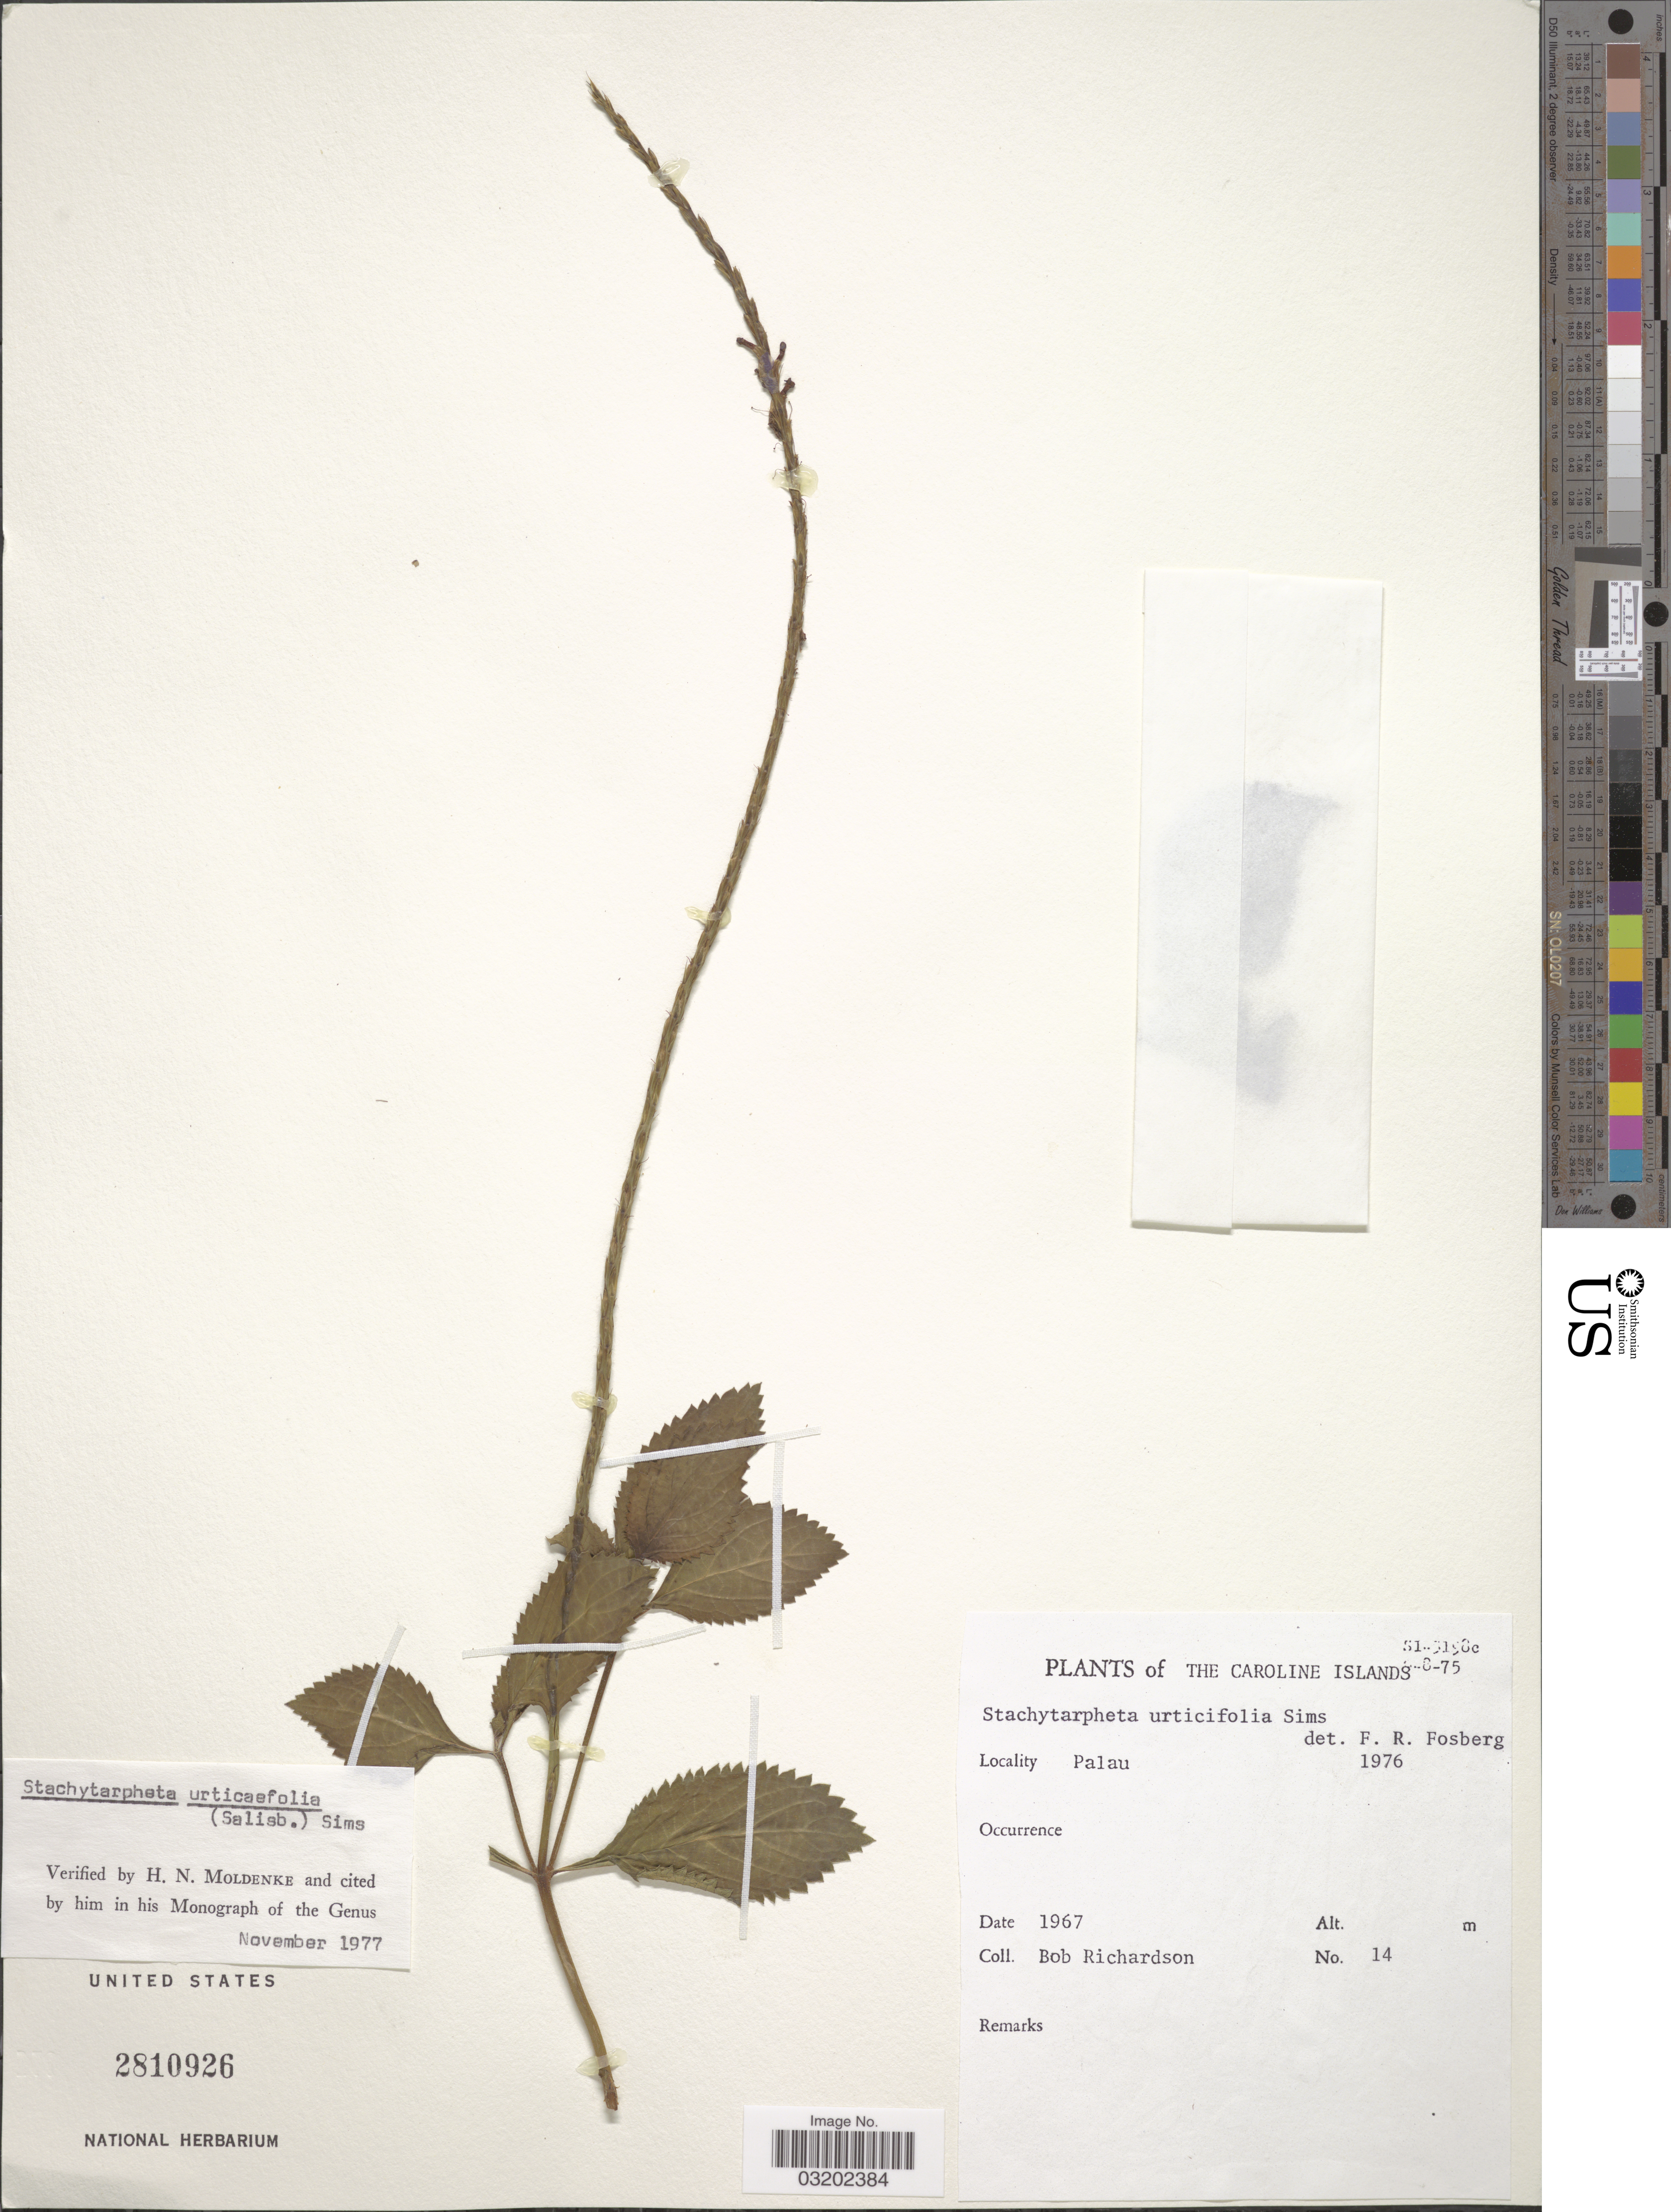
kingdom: Plantae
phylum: Tracheophyta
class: Magnoliopsida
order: Lamiales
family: Verbenaceae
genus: Stachytarpheta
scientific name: Stachytarpheta urticifolia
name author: Sims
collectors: B. Richardson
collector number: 14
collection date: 1967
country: Palau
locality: The Caroline Islands, Palau.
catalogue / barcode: US 2810926